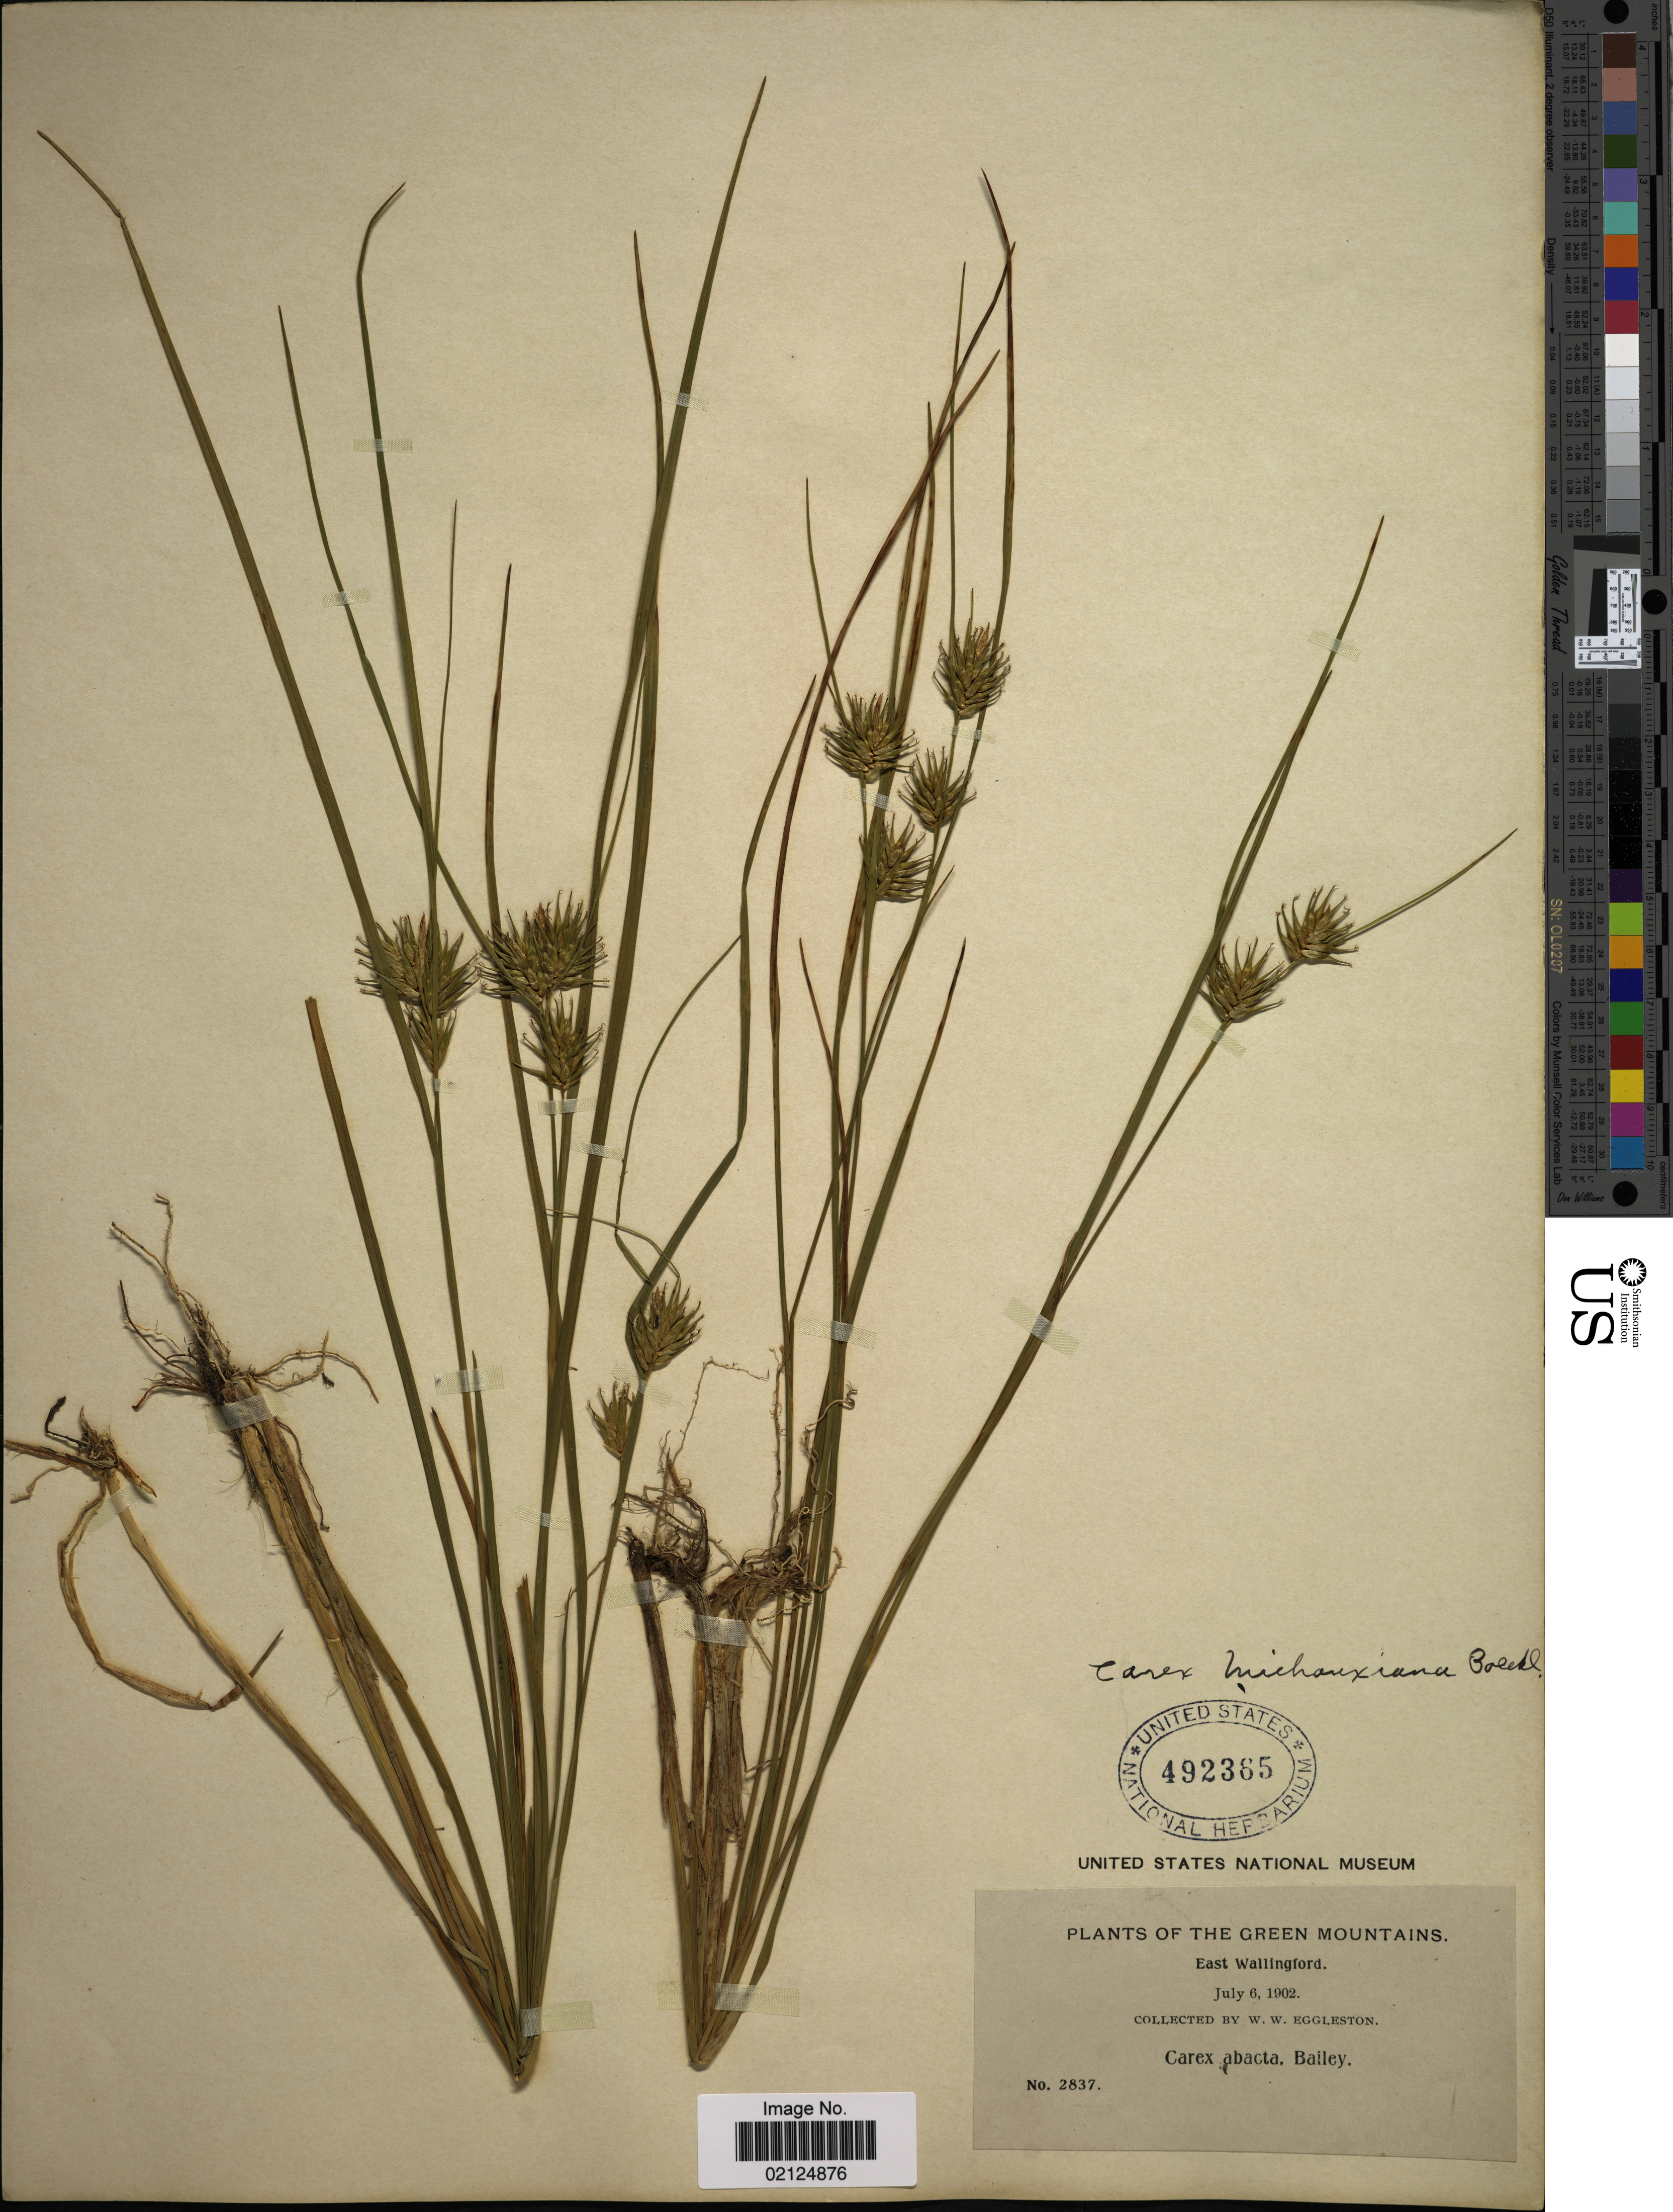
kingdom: Plantae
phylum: Tracheophyta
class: Liliopsida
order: Poales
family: Cyperaceae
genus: Carex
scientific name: Carex michauxiana subsp. michauxiana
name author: Boeckeler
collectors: W. W. Eggleston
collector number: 2837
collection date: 1902-07-06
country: United States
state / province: Vermont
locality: The Green Mountains East Wallingford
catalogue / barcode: US 492365